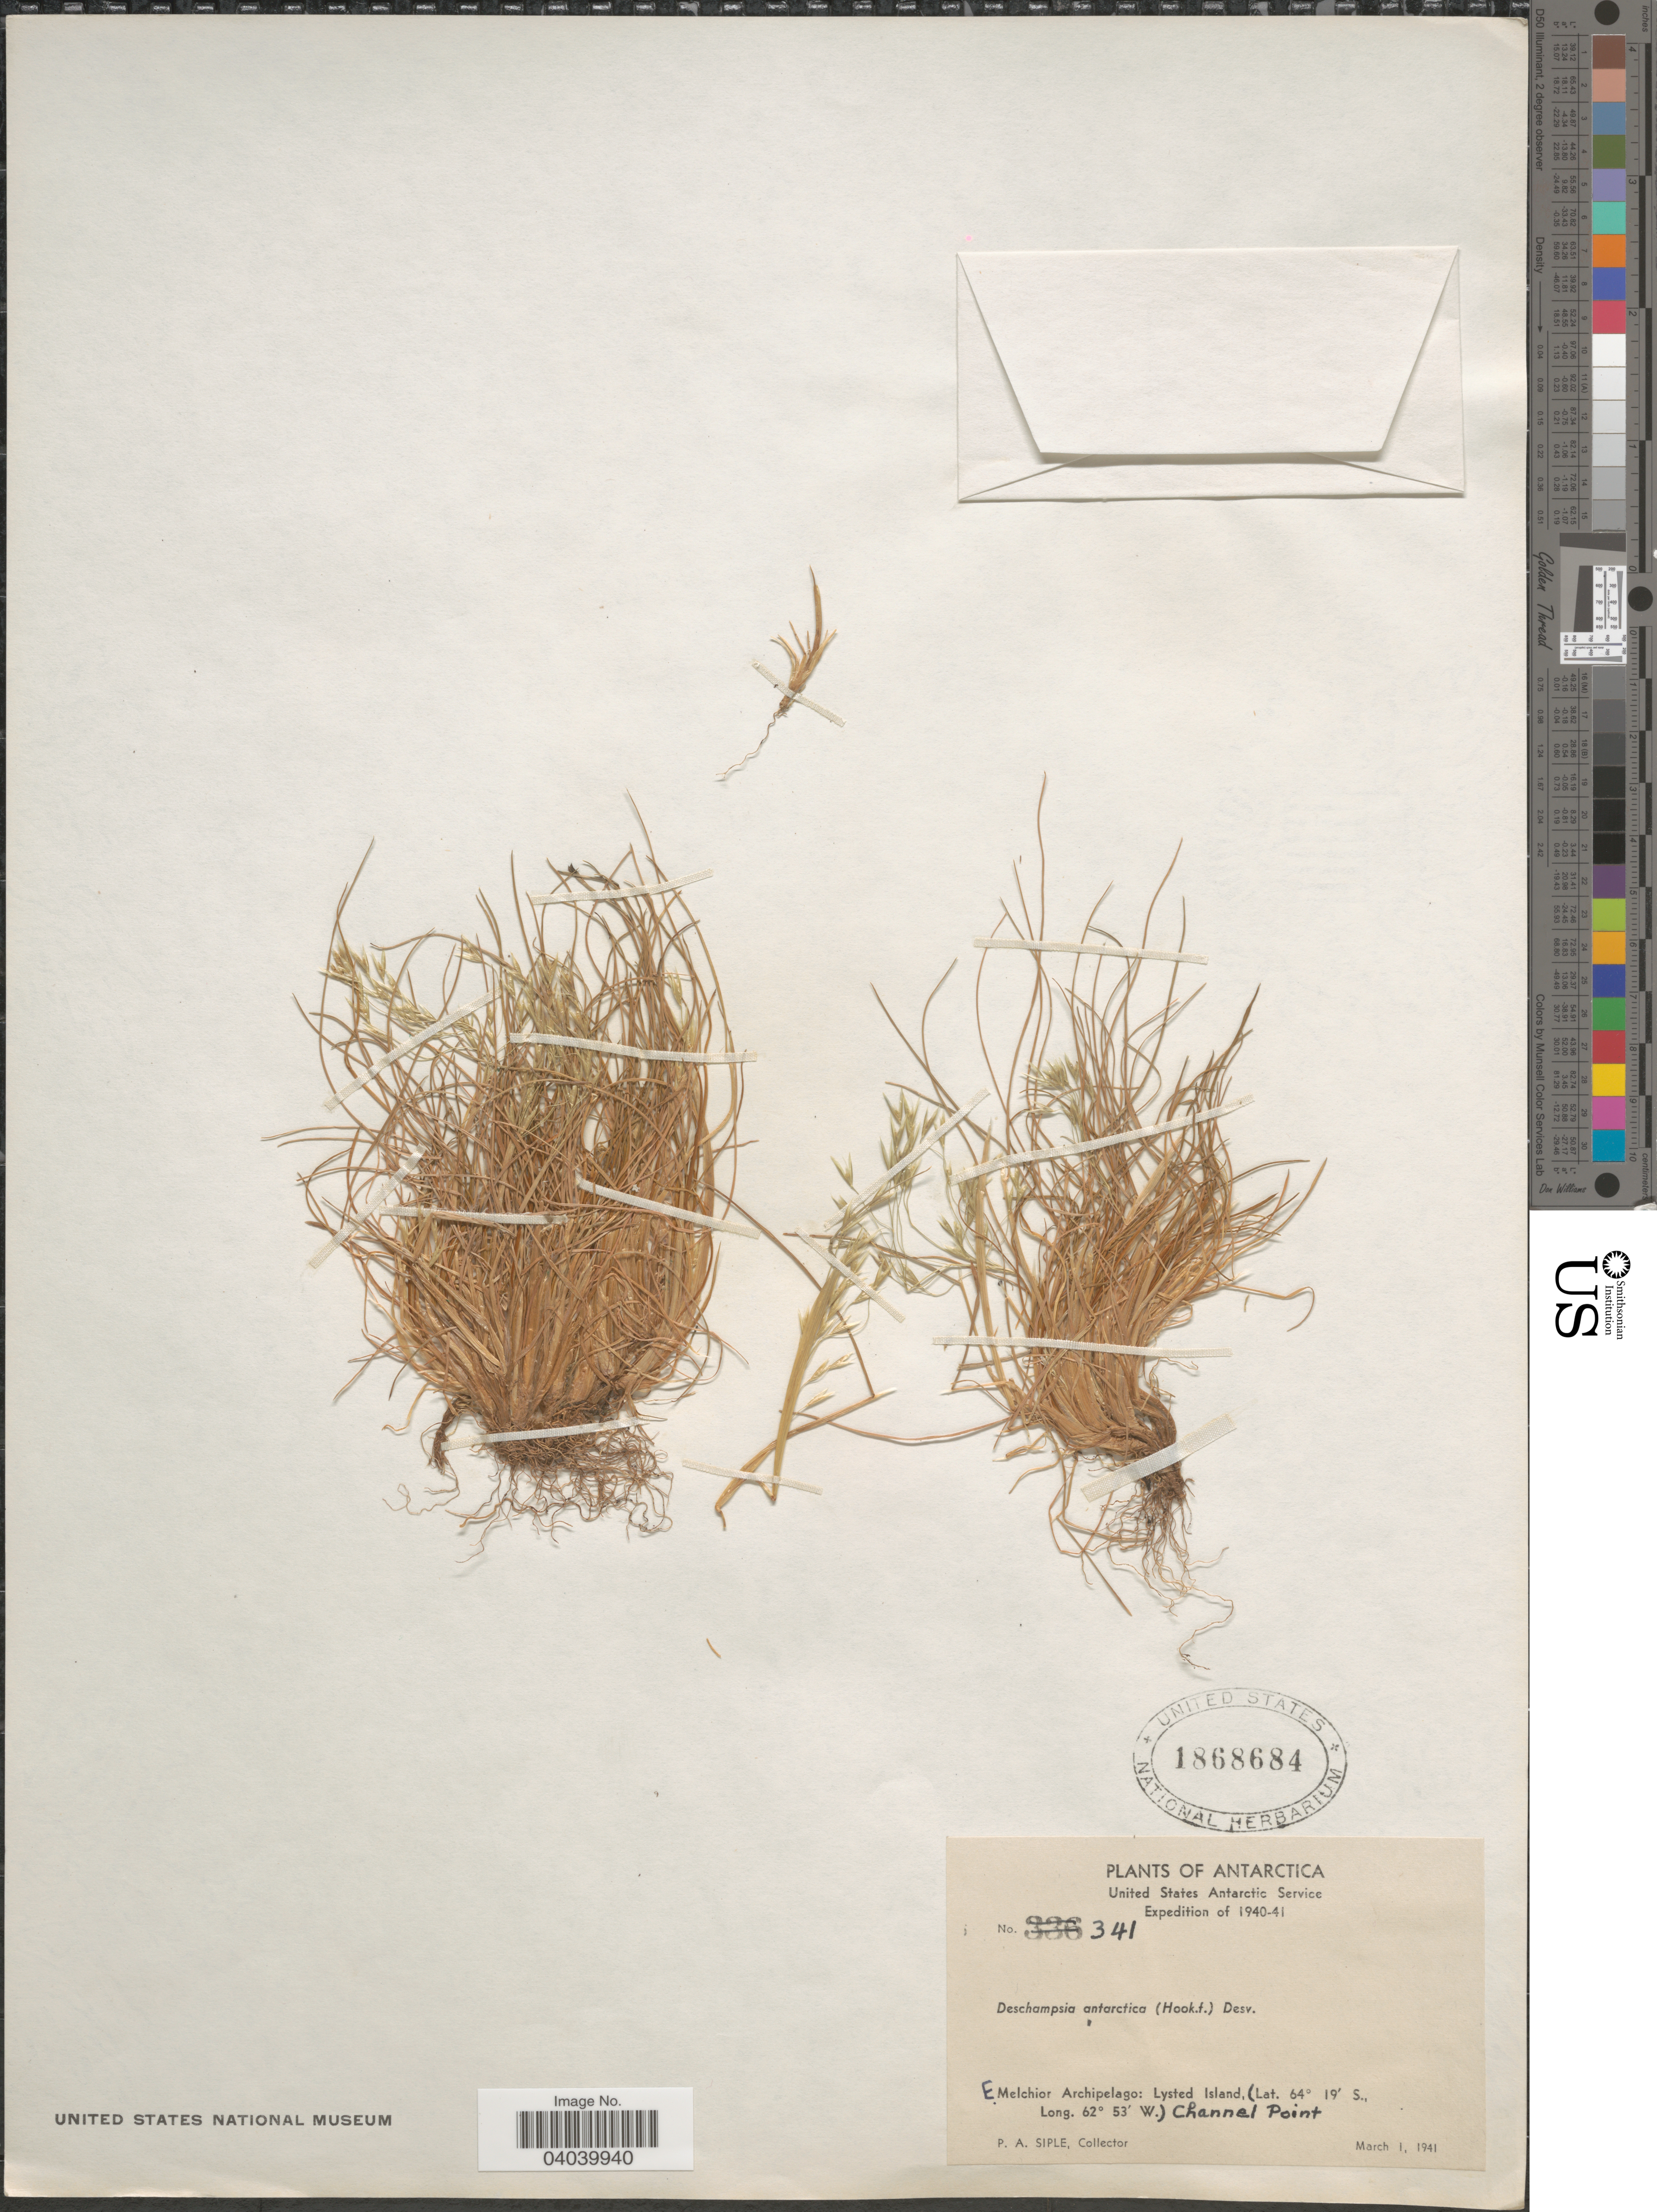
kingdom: Plantae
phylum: Tracheophyta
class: Liliopsida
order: Poales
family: Poaceae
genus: Deschampsia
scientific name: Deschampsia antarctica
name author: É. Desv.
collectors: P. Siple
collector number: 341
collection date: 1941-03-01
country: Antarctica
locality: E. Melchior Archipelago: Lysted Island, Channel Point.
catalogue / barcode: US 1868684